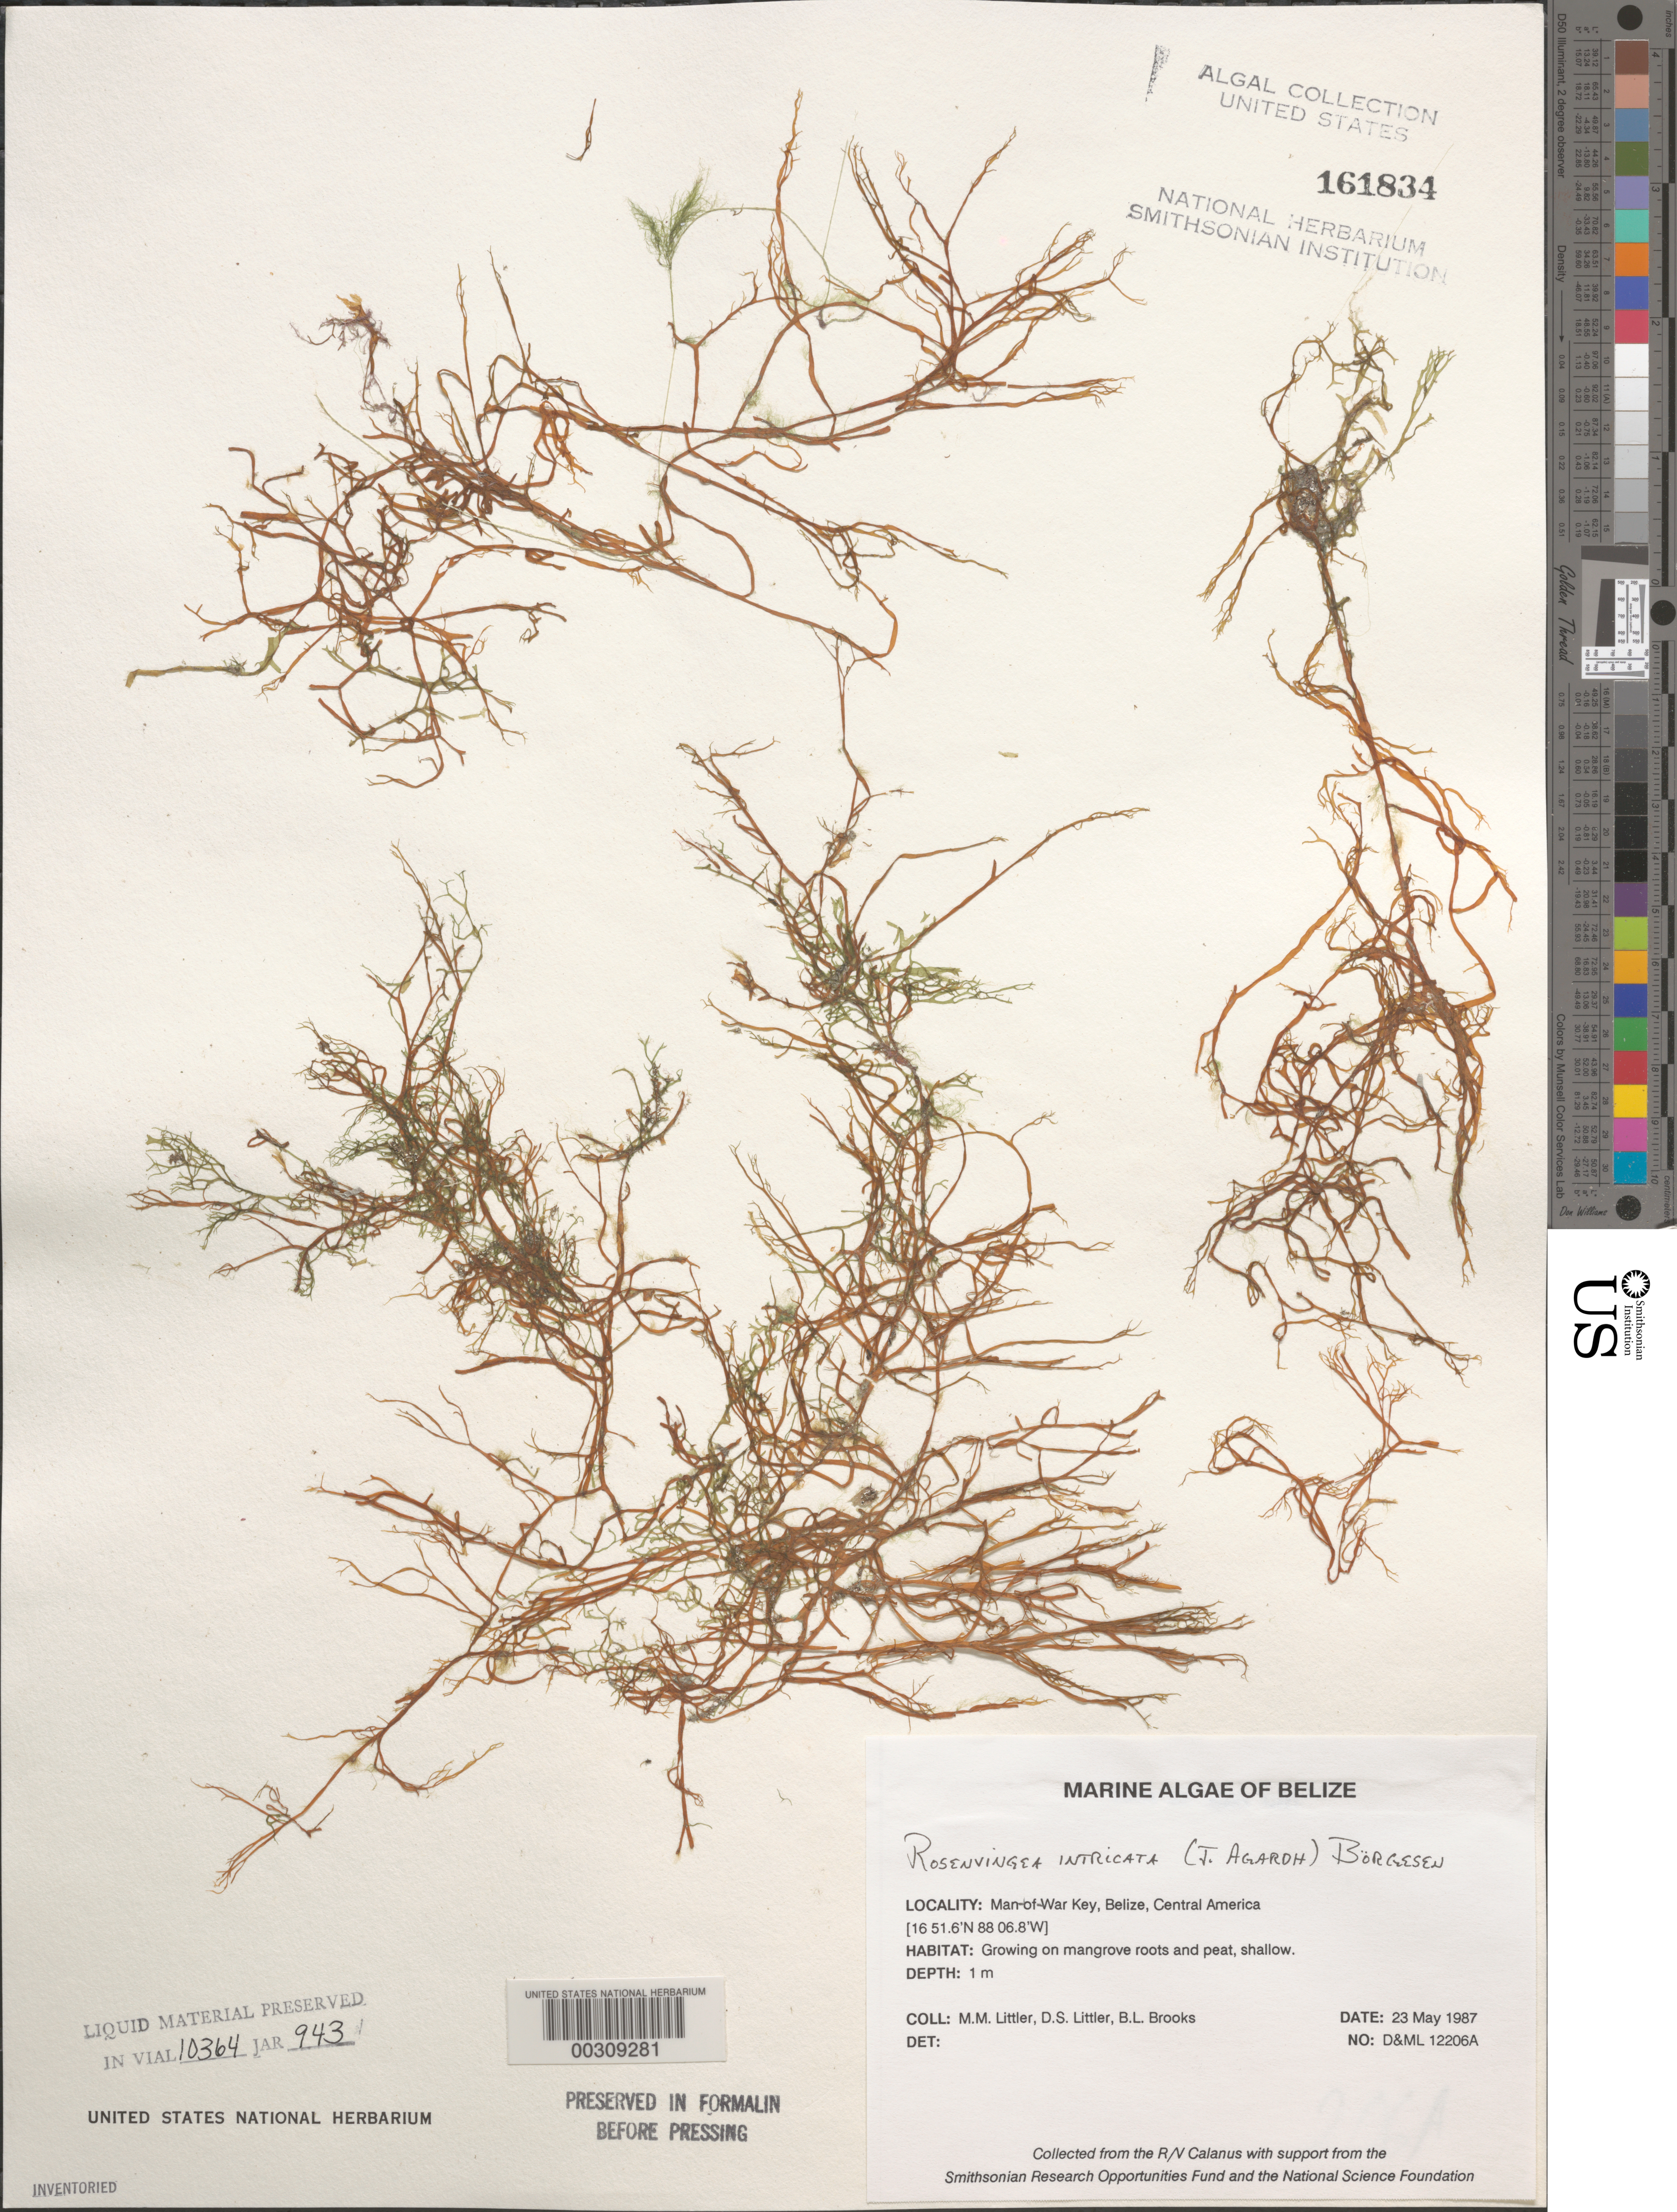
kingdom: Chromista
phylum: Ochrophyta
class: Phaeophyceae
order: Scytosiphonales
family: Scytosiphonaceae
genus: Rosenvingea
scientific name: Rosenvingea endiviifolia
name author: (Martius) M.J. Wynne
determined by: Algae name updating Project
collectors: M. M. Littler, D. S. Littler & B. Brooks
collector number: D&ML 12206a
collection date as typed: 23 May 1987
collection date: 1987-05-23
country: Belize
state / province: Stann Creek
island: Man of War Cay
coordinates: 16 51.6'N, 88 06.8'W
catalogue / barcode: US 161834